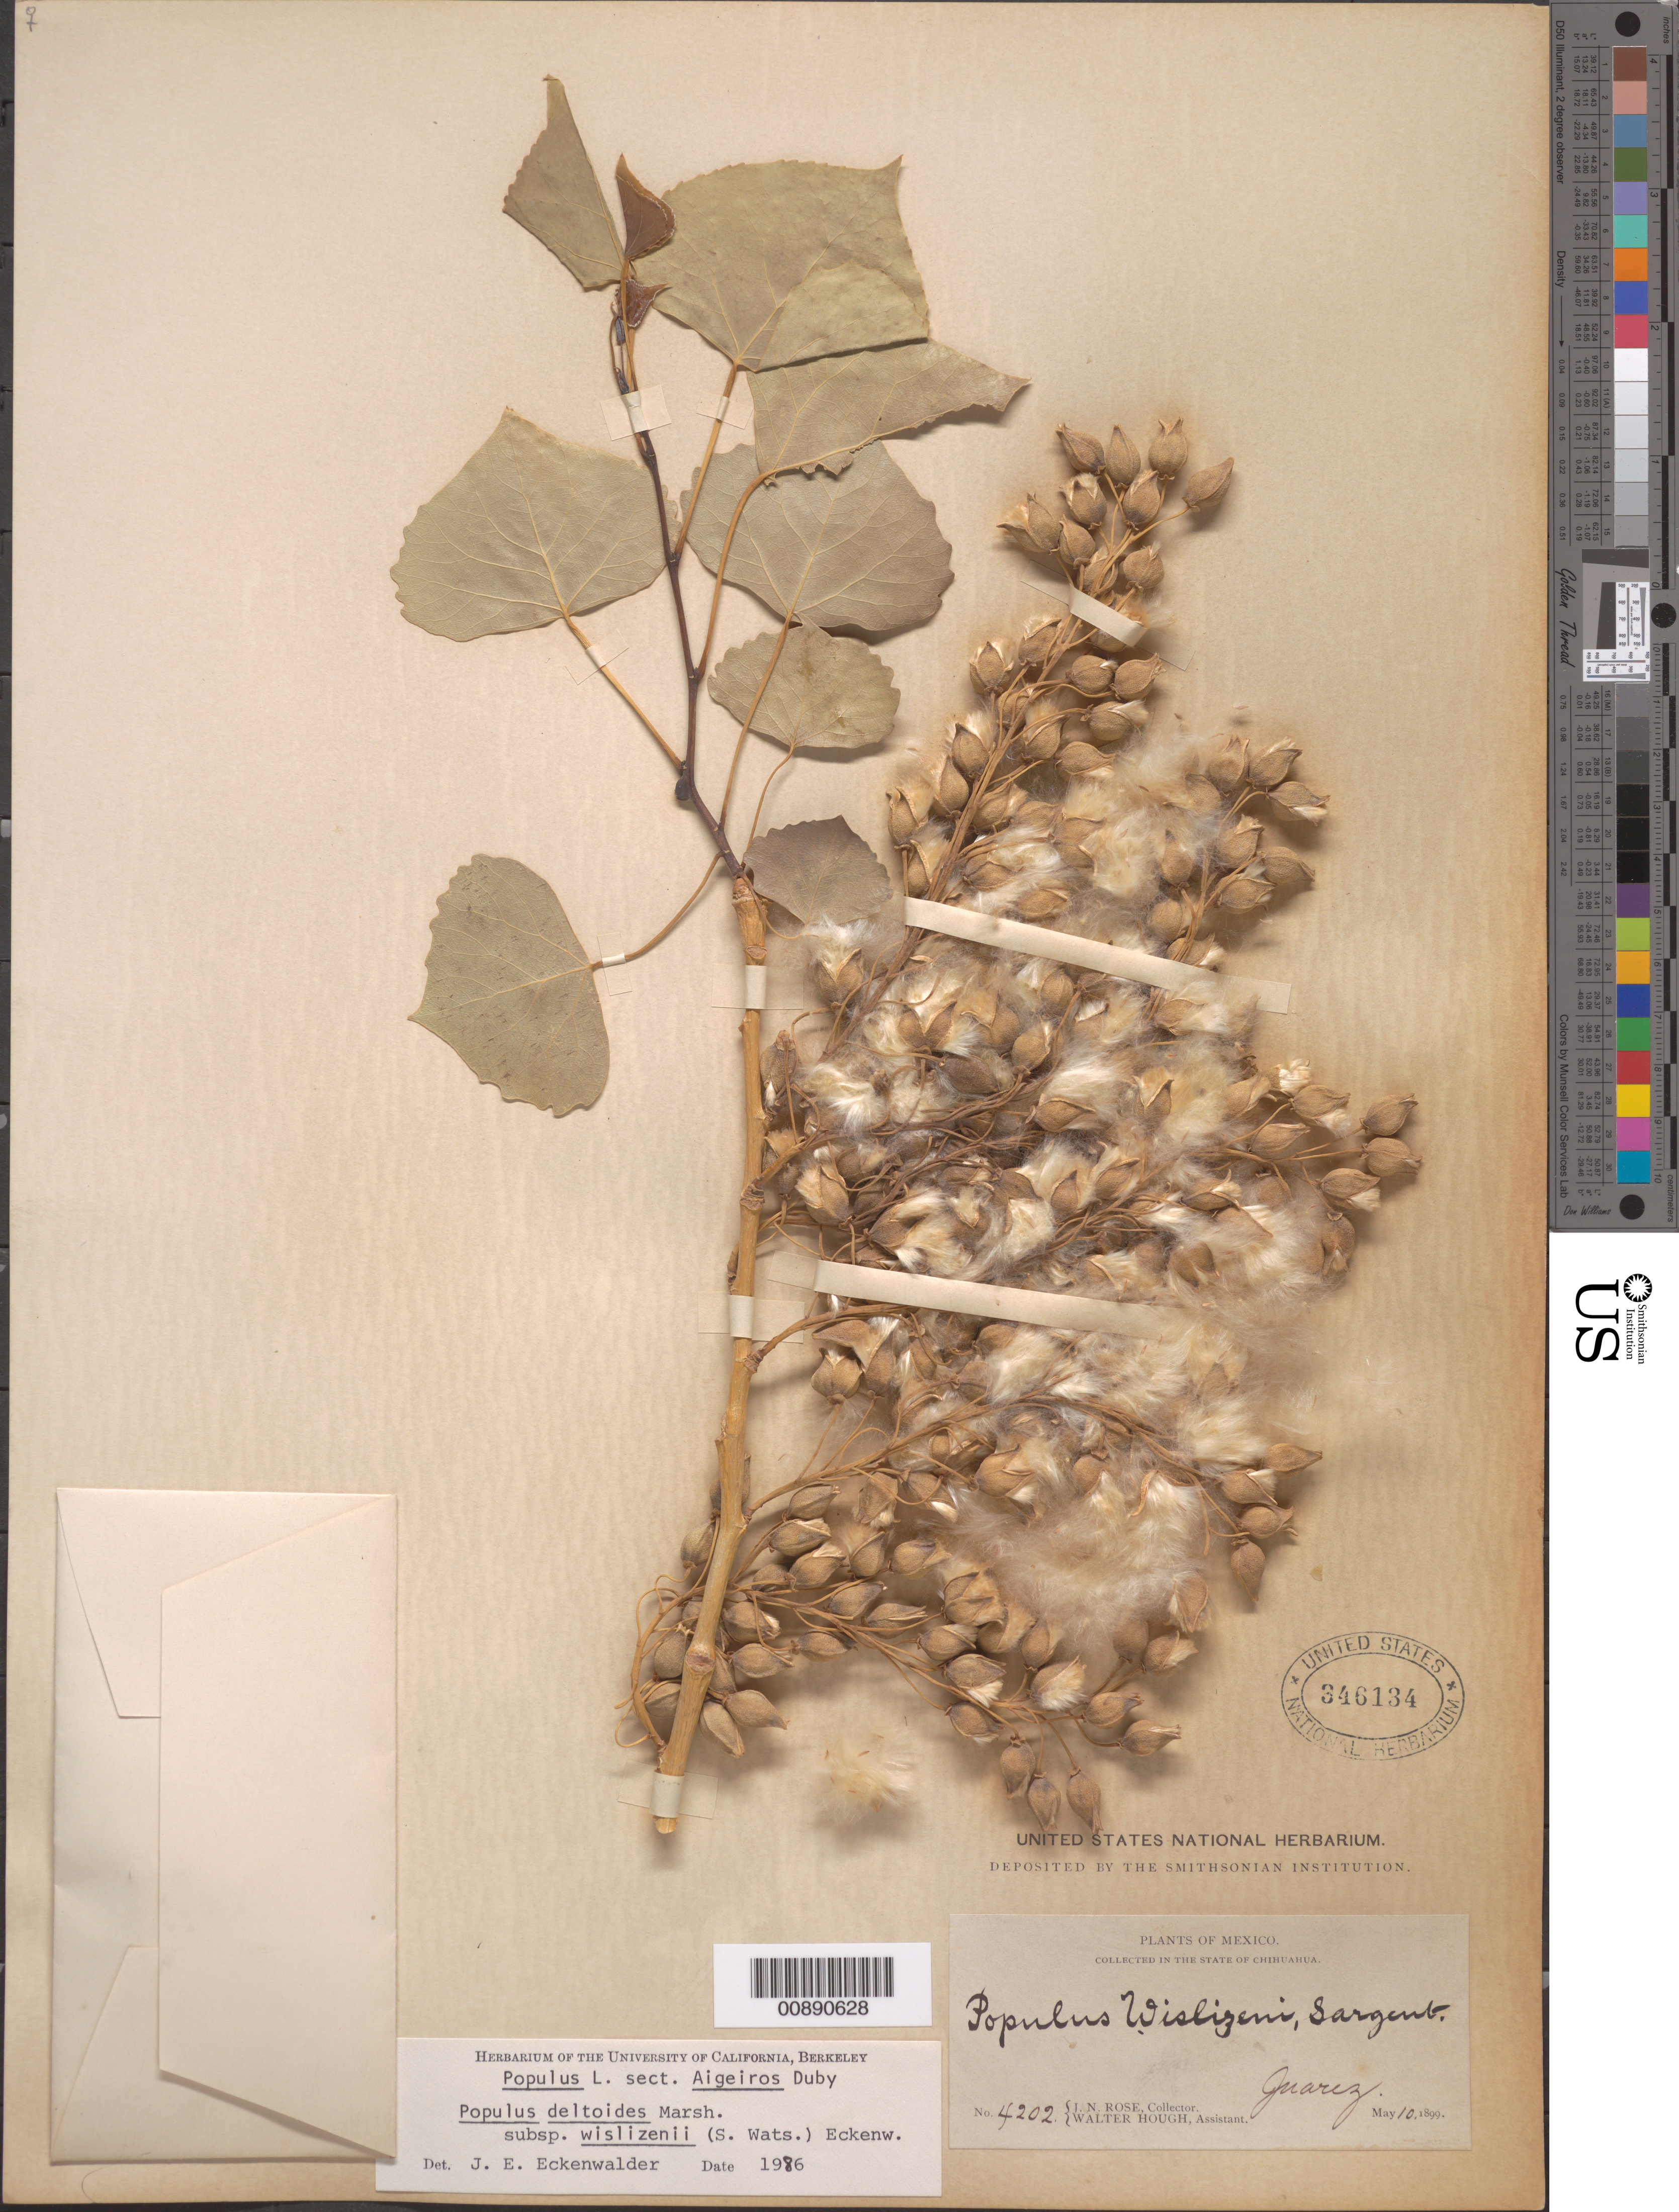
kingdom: Plantae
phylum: Tracheophyta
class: Magnoliopsida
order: Malpighiales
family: Salicaceae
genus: Populus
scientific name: Populus deltoides subsp. wislizeni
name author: (S. Watson) Eckenw.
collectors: J. N. Rose & W. Hough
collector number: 4202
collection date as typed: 10 May 1899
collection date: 1899-05-10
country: Mexico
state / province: Chihuahua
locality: Juárez, Chihuahua.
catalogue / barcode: US 346134